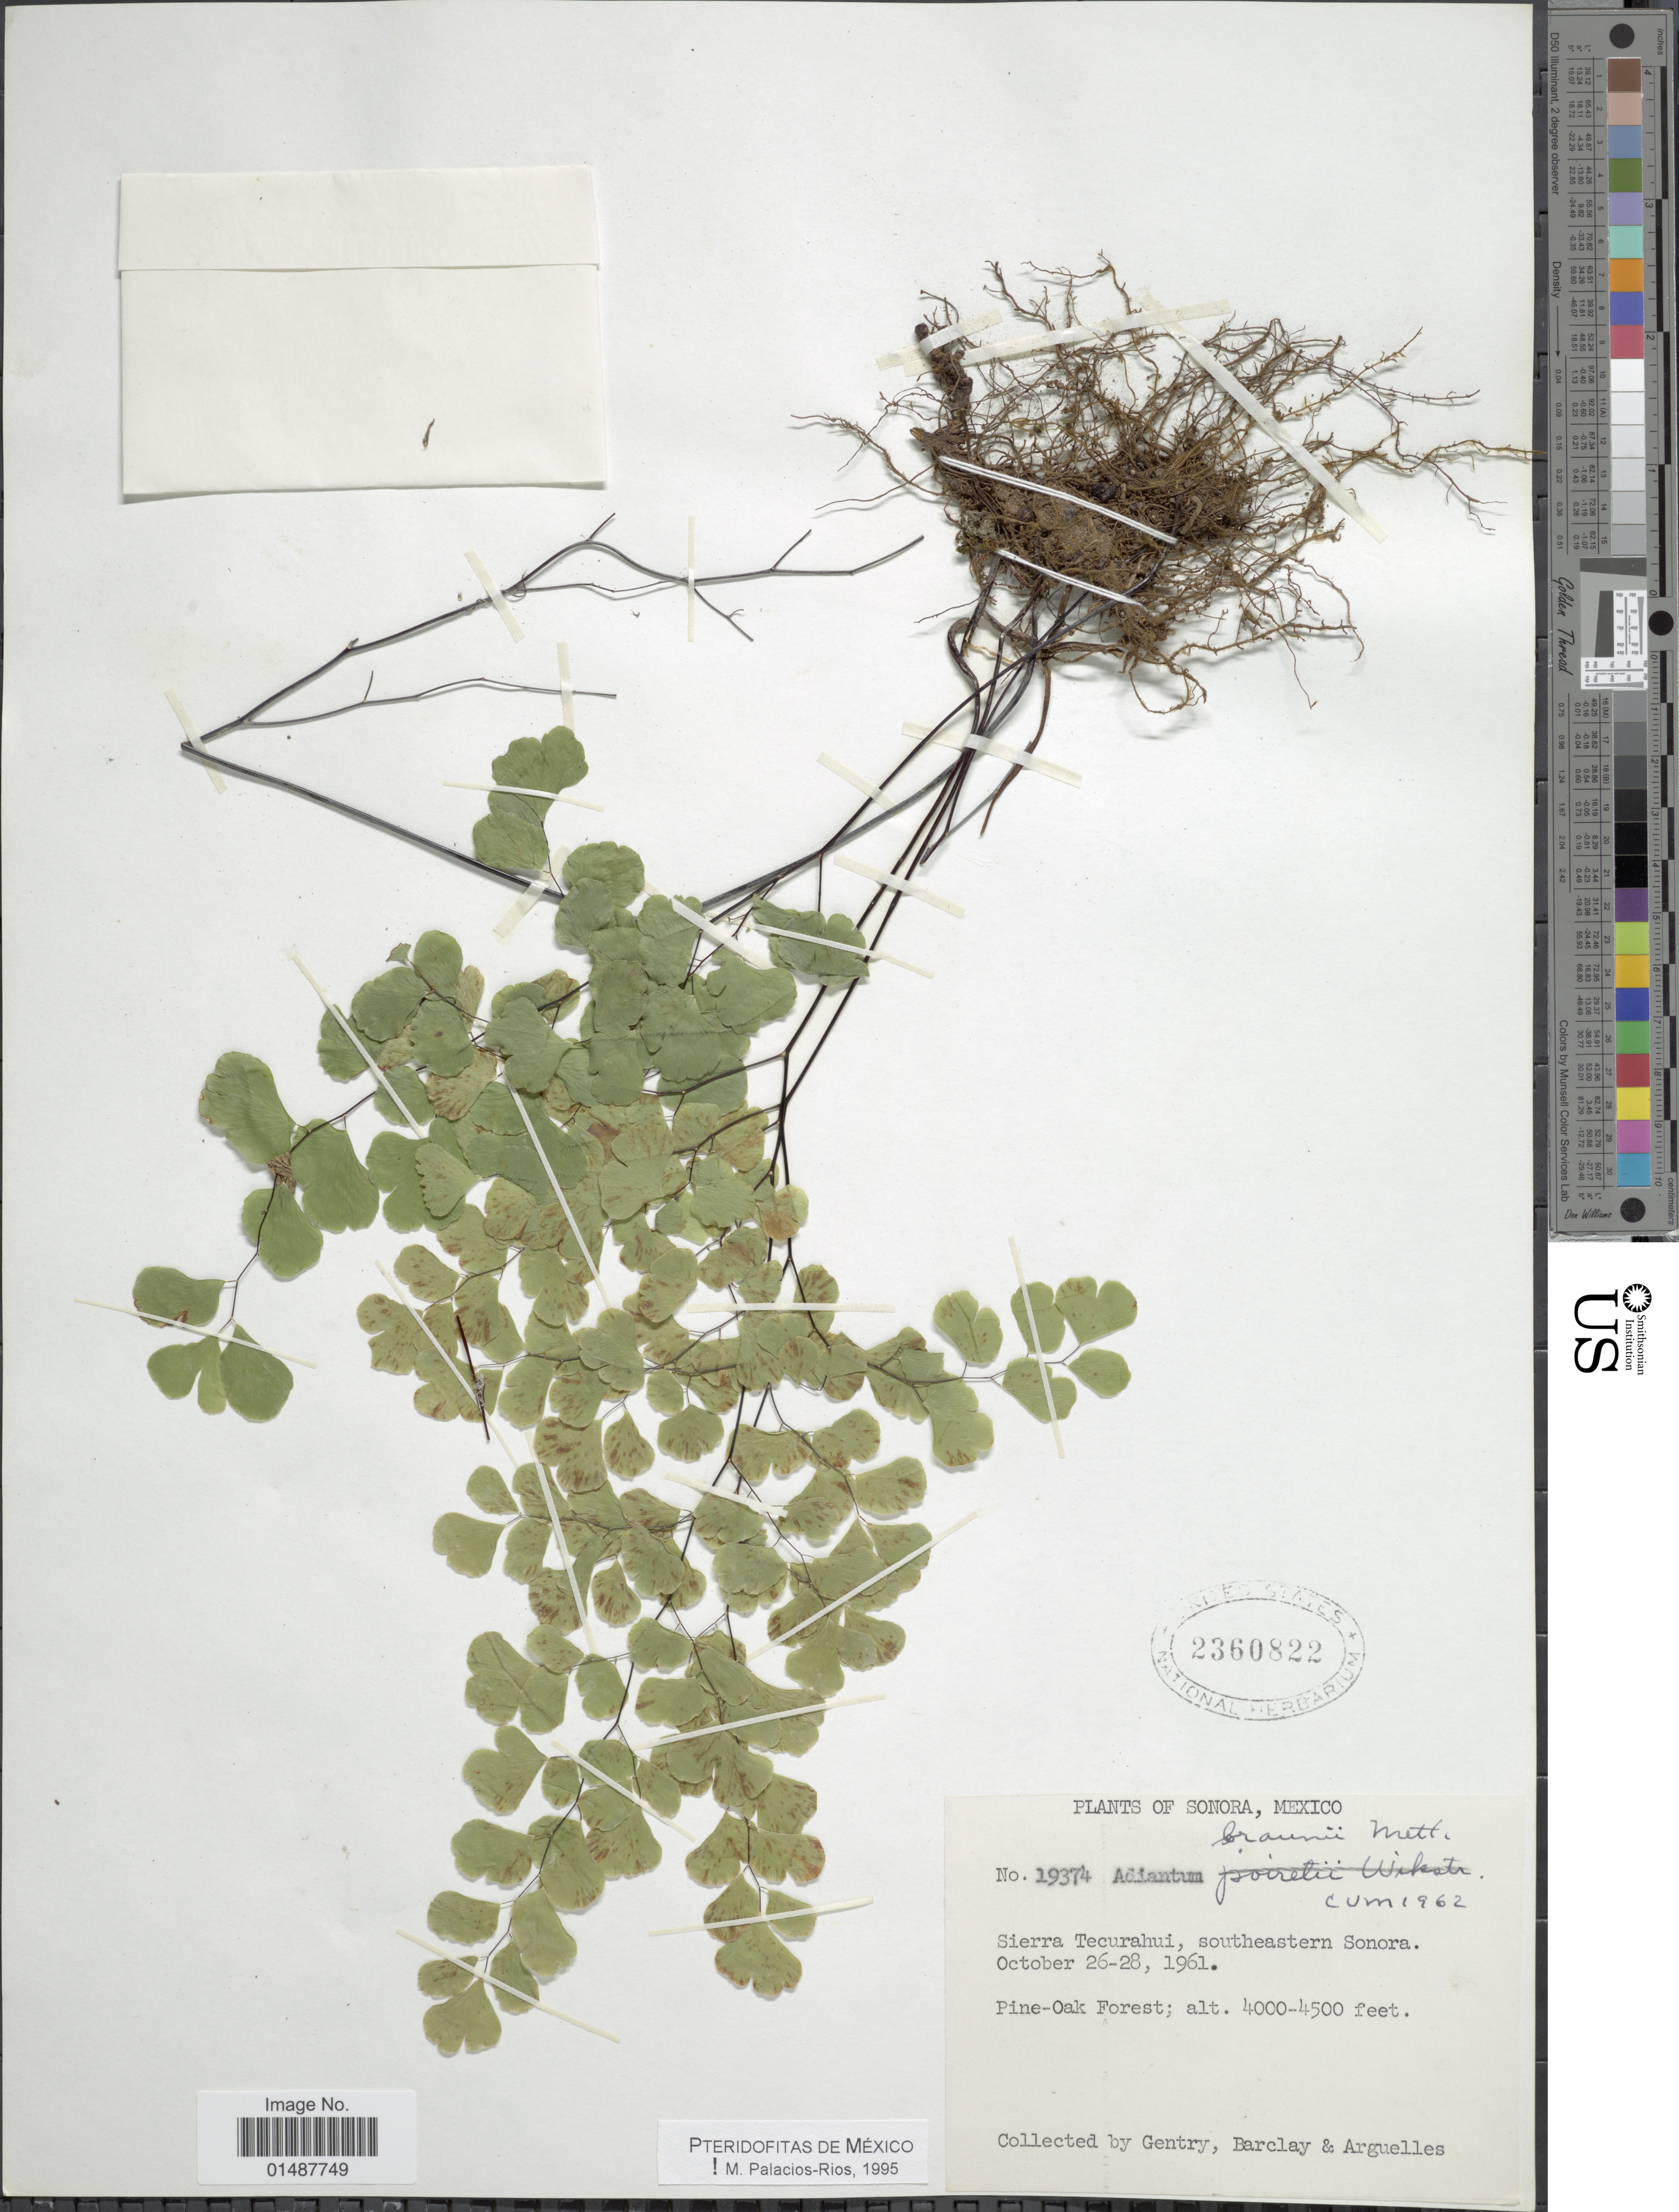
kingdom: Plantae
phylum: Tracheophyta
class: Polypodiopsida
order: Polypodiales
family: Pteridaceae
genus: Adiantum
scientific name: Adiantum braunii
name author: Mett. ex Kuhn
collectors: Gentry, --, -- Barclay & Arguelles, --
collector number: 19374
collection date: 1961-10-26/1961-10-28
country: Mexico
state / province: Sonora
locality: Sierra Tecurahui, southeastern Sonora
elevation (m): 1219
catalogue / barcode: US 2360822